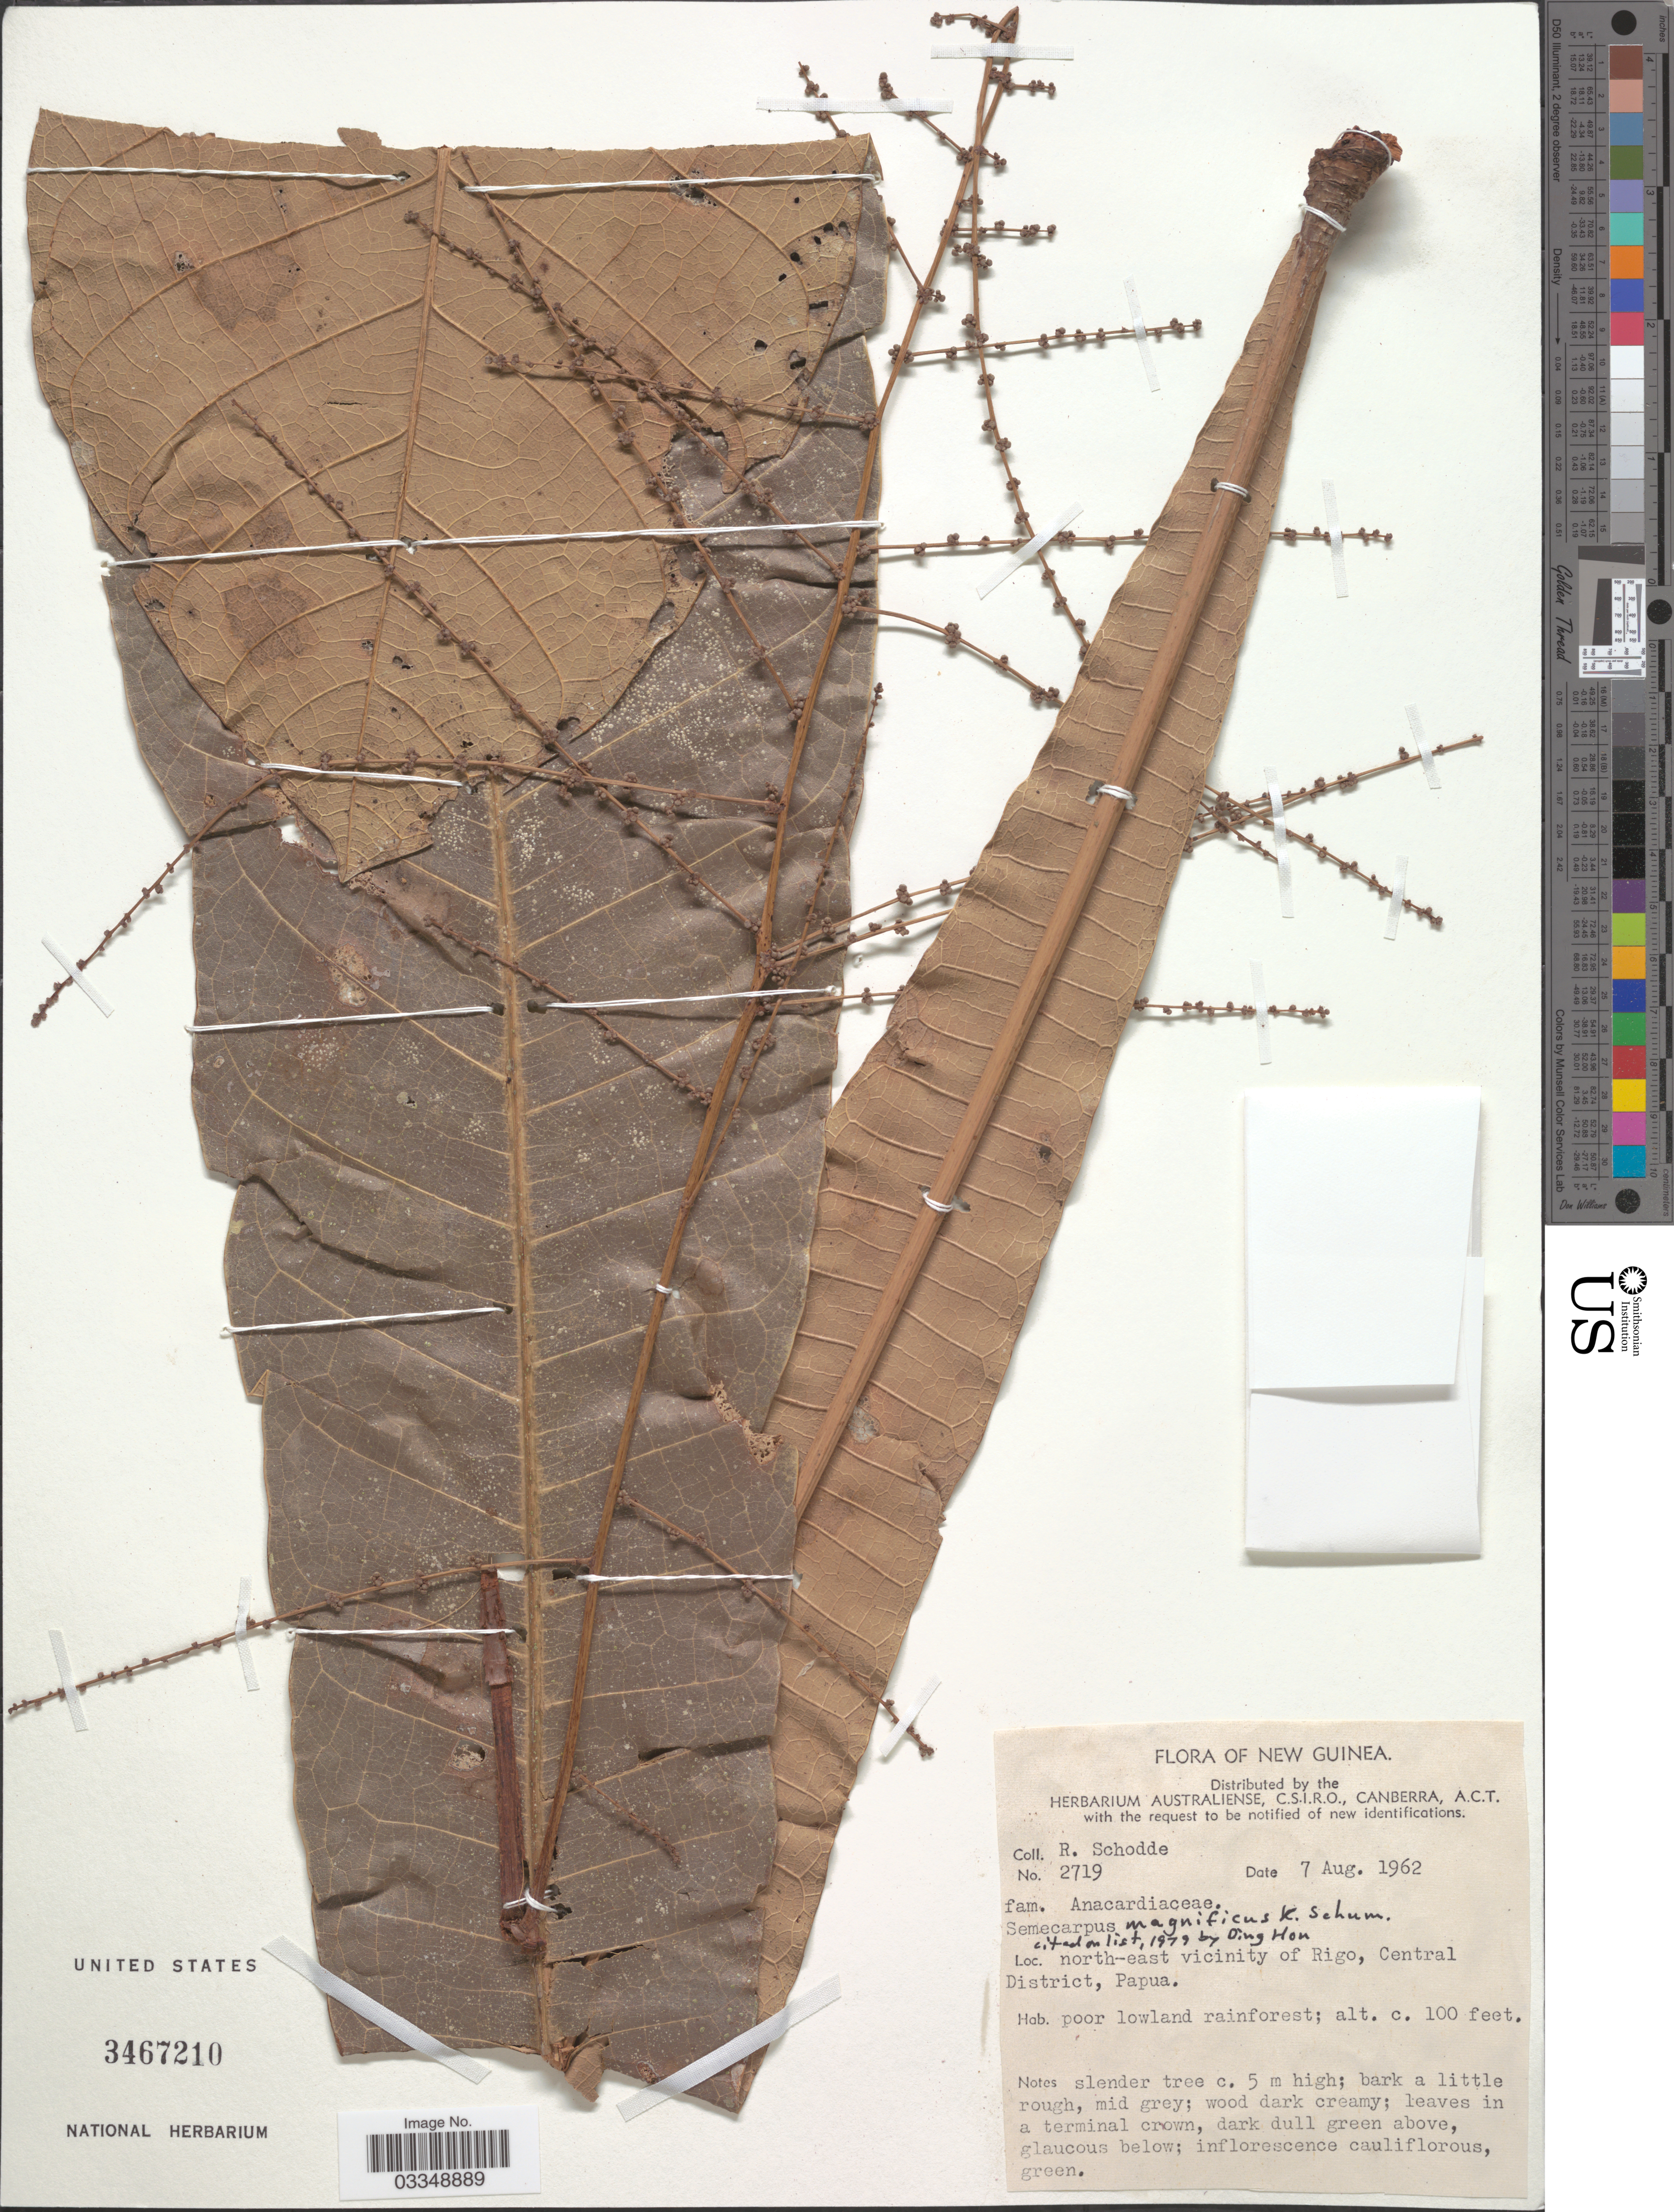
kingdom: Plantae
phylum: Tracheophyta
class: Magnoliopsida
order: Sapindales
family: Anacardiaceae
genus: Semecarpus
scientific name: Semecarpus magnificus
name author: K. Schum.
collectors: R. Schodde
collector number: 2719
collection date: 1962-08-07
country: Papua New Guinea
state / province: Central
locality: New Guinea. North-east vicinity of Rigo, Central District, Papua.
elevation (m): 30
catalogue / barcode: US 3467210